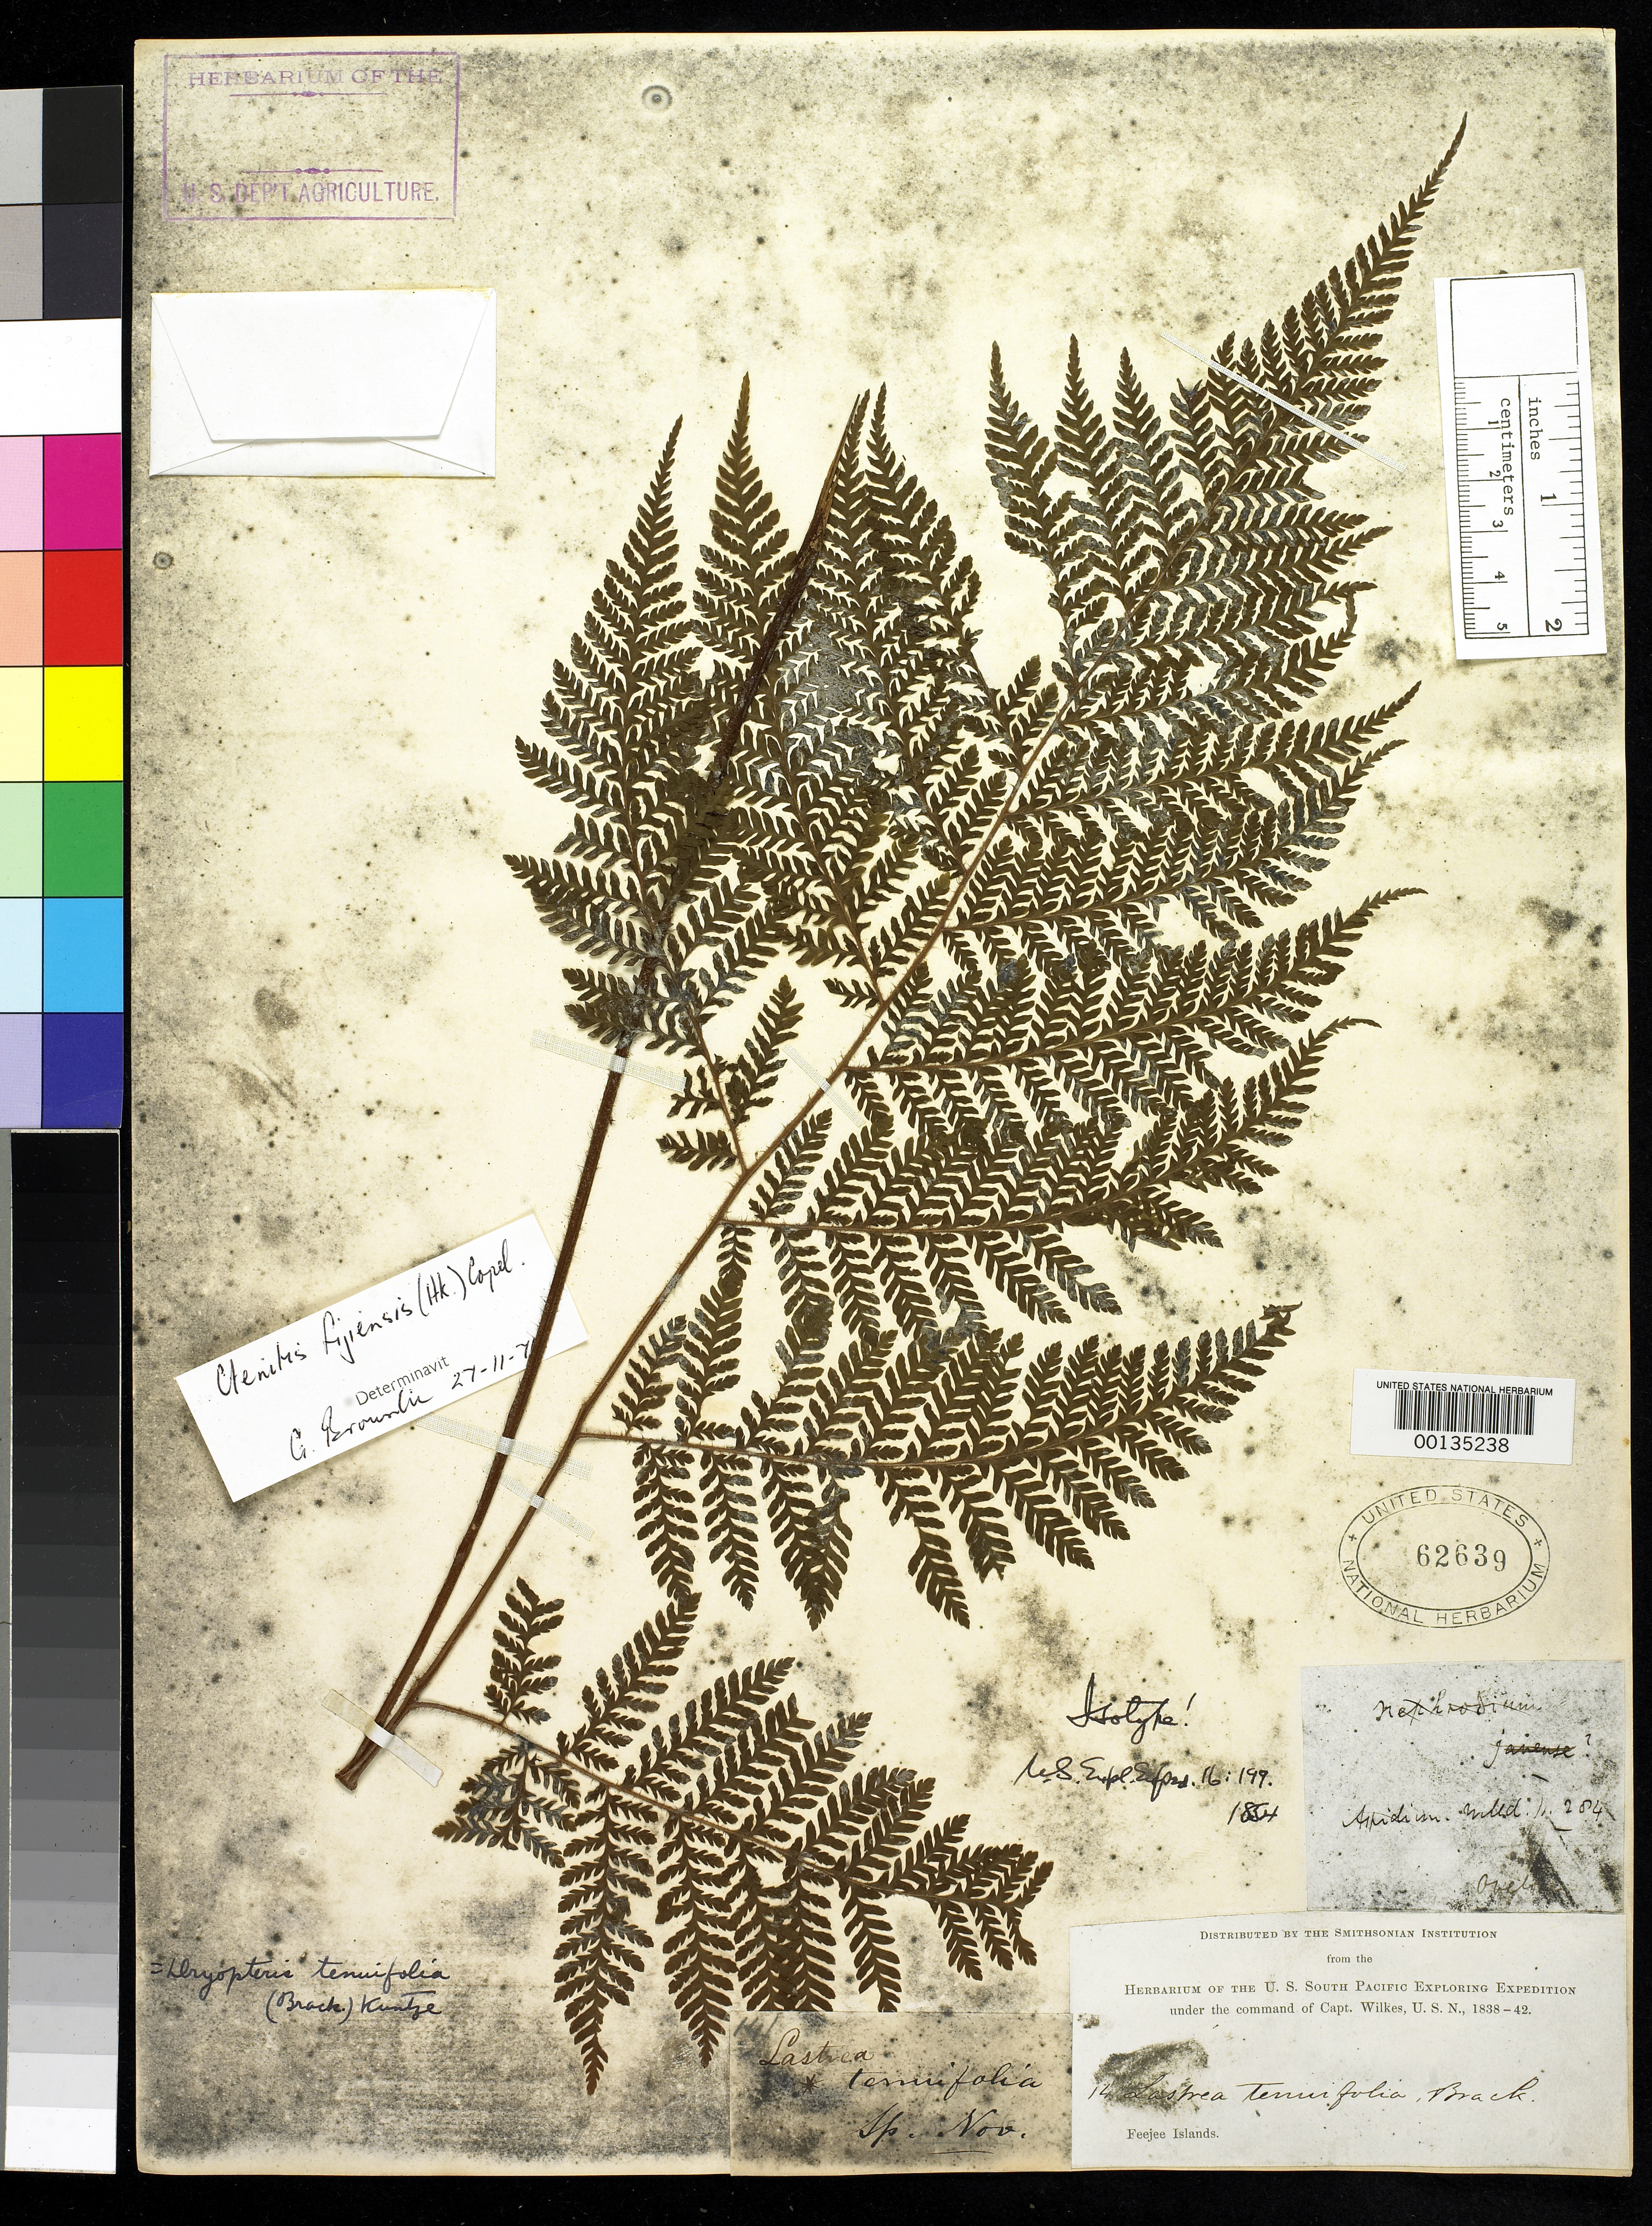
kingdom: Plantae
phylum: Tracheophyta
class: Polypodiopsida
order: Polypodiales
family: Thelypteridaceae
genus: Lastrea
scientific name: Lastrea tenuifolia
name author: Brack. in Wilkes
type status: Holotype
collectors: Wilkes Explor. Exped.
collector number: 14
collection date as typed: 1838 to -- --- 1842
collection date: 1838/1842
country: Fiji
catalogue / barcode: US 62639